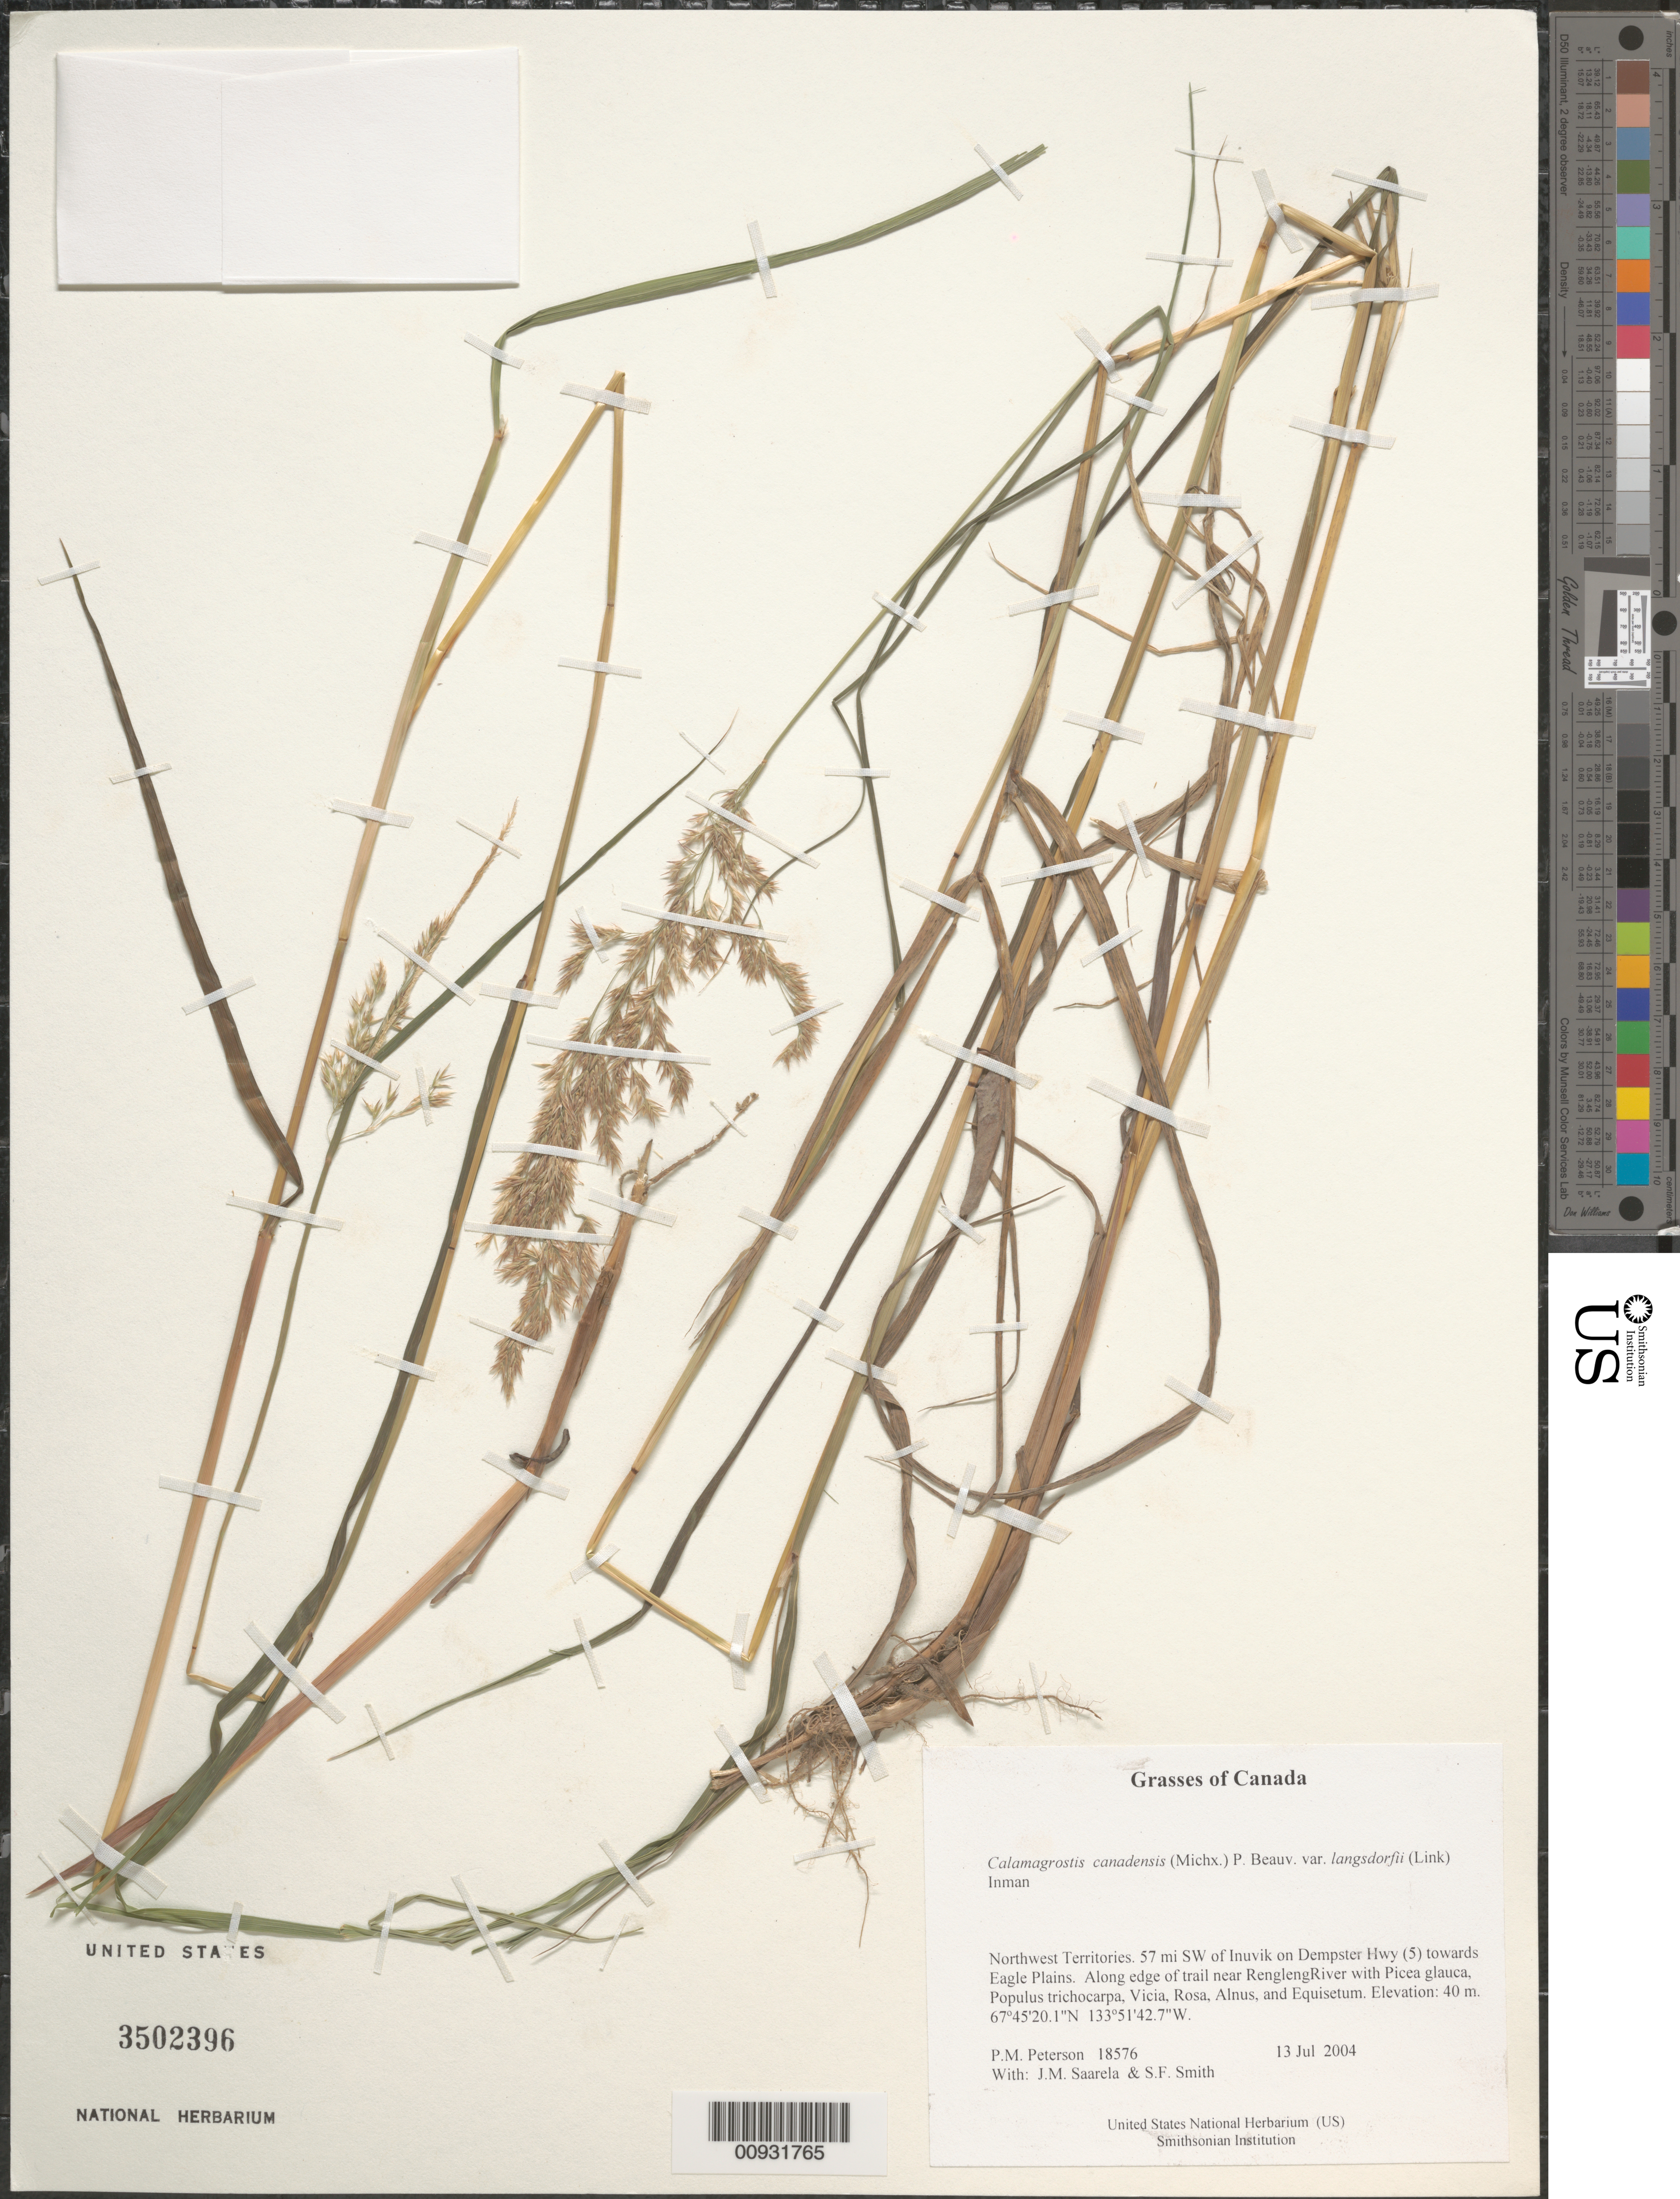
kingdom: Plantae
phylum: Tracheophyta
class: Liliopsida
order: Poales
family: Poaceae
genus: Calamagrostis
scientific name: Calamagrostis canadensis var. langsdorffii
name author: (Link) Inman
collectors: P. M. Peterson, J. Saarela & S.F. Smith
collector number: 18576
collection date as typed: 13 Jul 2004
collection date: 2004-07-13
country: Canada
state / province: Northwest Territories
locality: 57 mi SW of Inuvik on Dempster Hwy (5) towards Eagle Plains. Along edge of trail near RenglengRiver with Picea glauca, Populus trichocarpa, Vicia, Rosa, Alnus, and Equisetum.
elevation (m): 40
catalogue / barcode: US 3502396